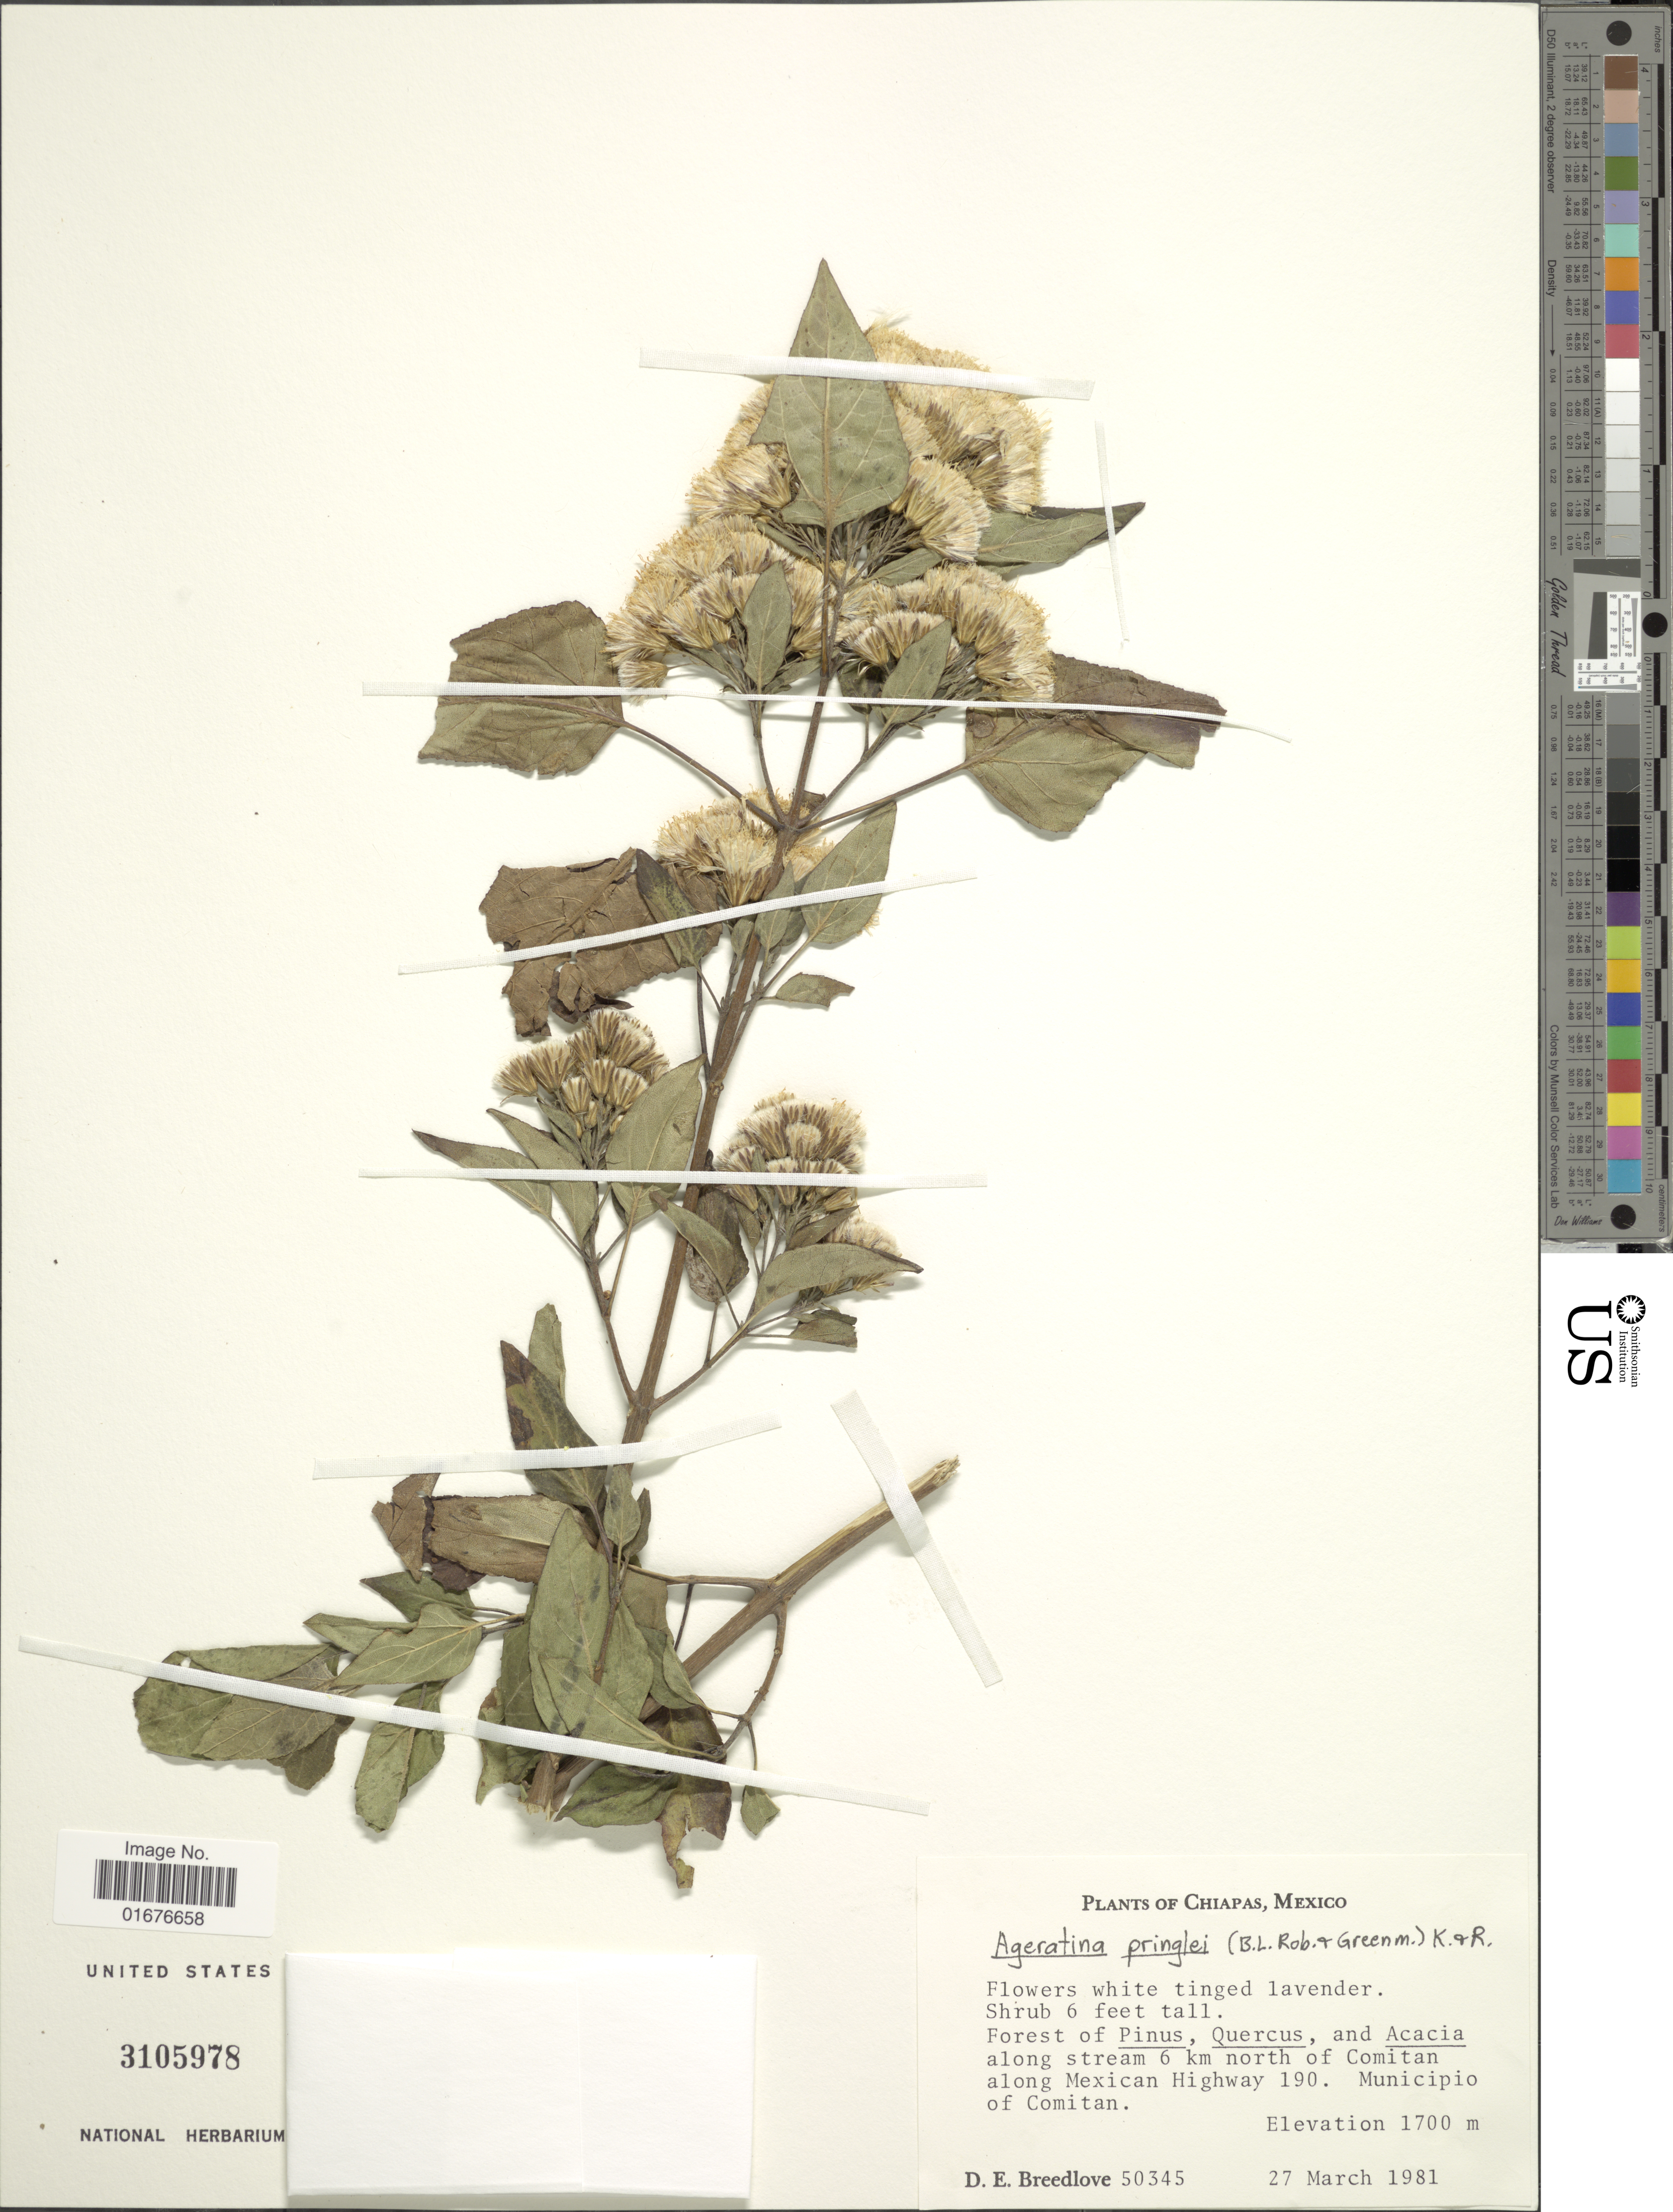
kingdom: Plantae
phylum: Tracheophyta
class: Magnoliopsida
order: Asterales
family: Asteraceae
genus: Ageratina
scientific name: Ageratina pringlei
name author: (B.L. Rob. & Greenm.) R.M. King & H. Rob.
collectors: D. E. Breedlove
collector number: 50345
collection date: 1981-03-27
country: Mexico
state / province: Chiapas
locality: Forest of Pinus, Quercus, and Acacia along stream 6 km north of Comitan along Mexican Highway 190, Highway of Comitan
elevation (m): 1700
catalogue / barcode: US 3105978